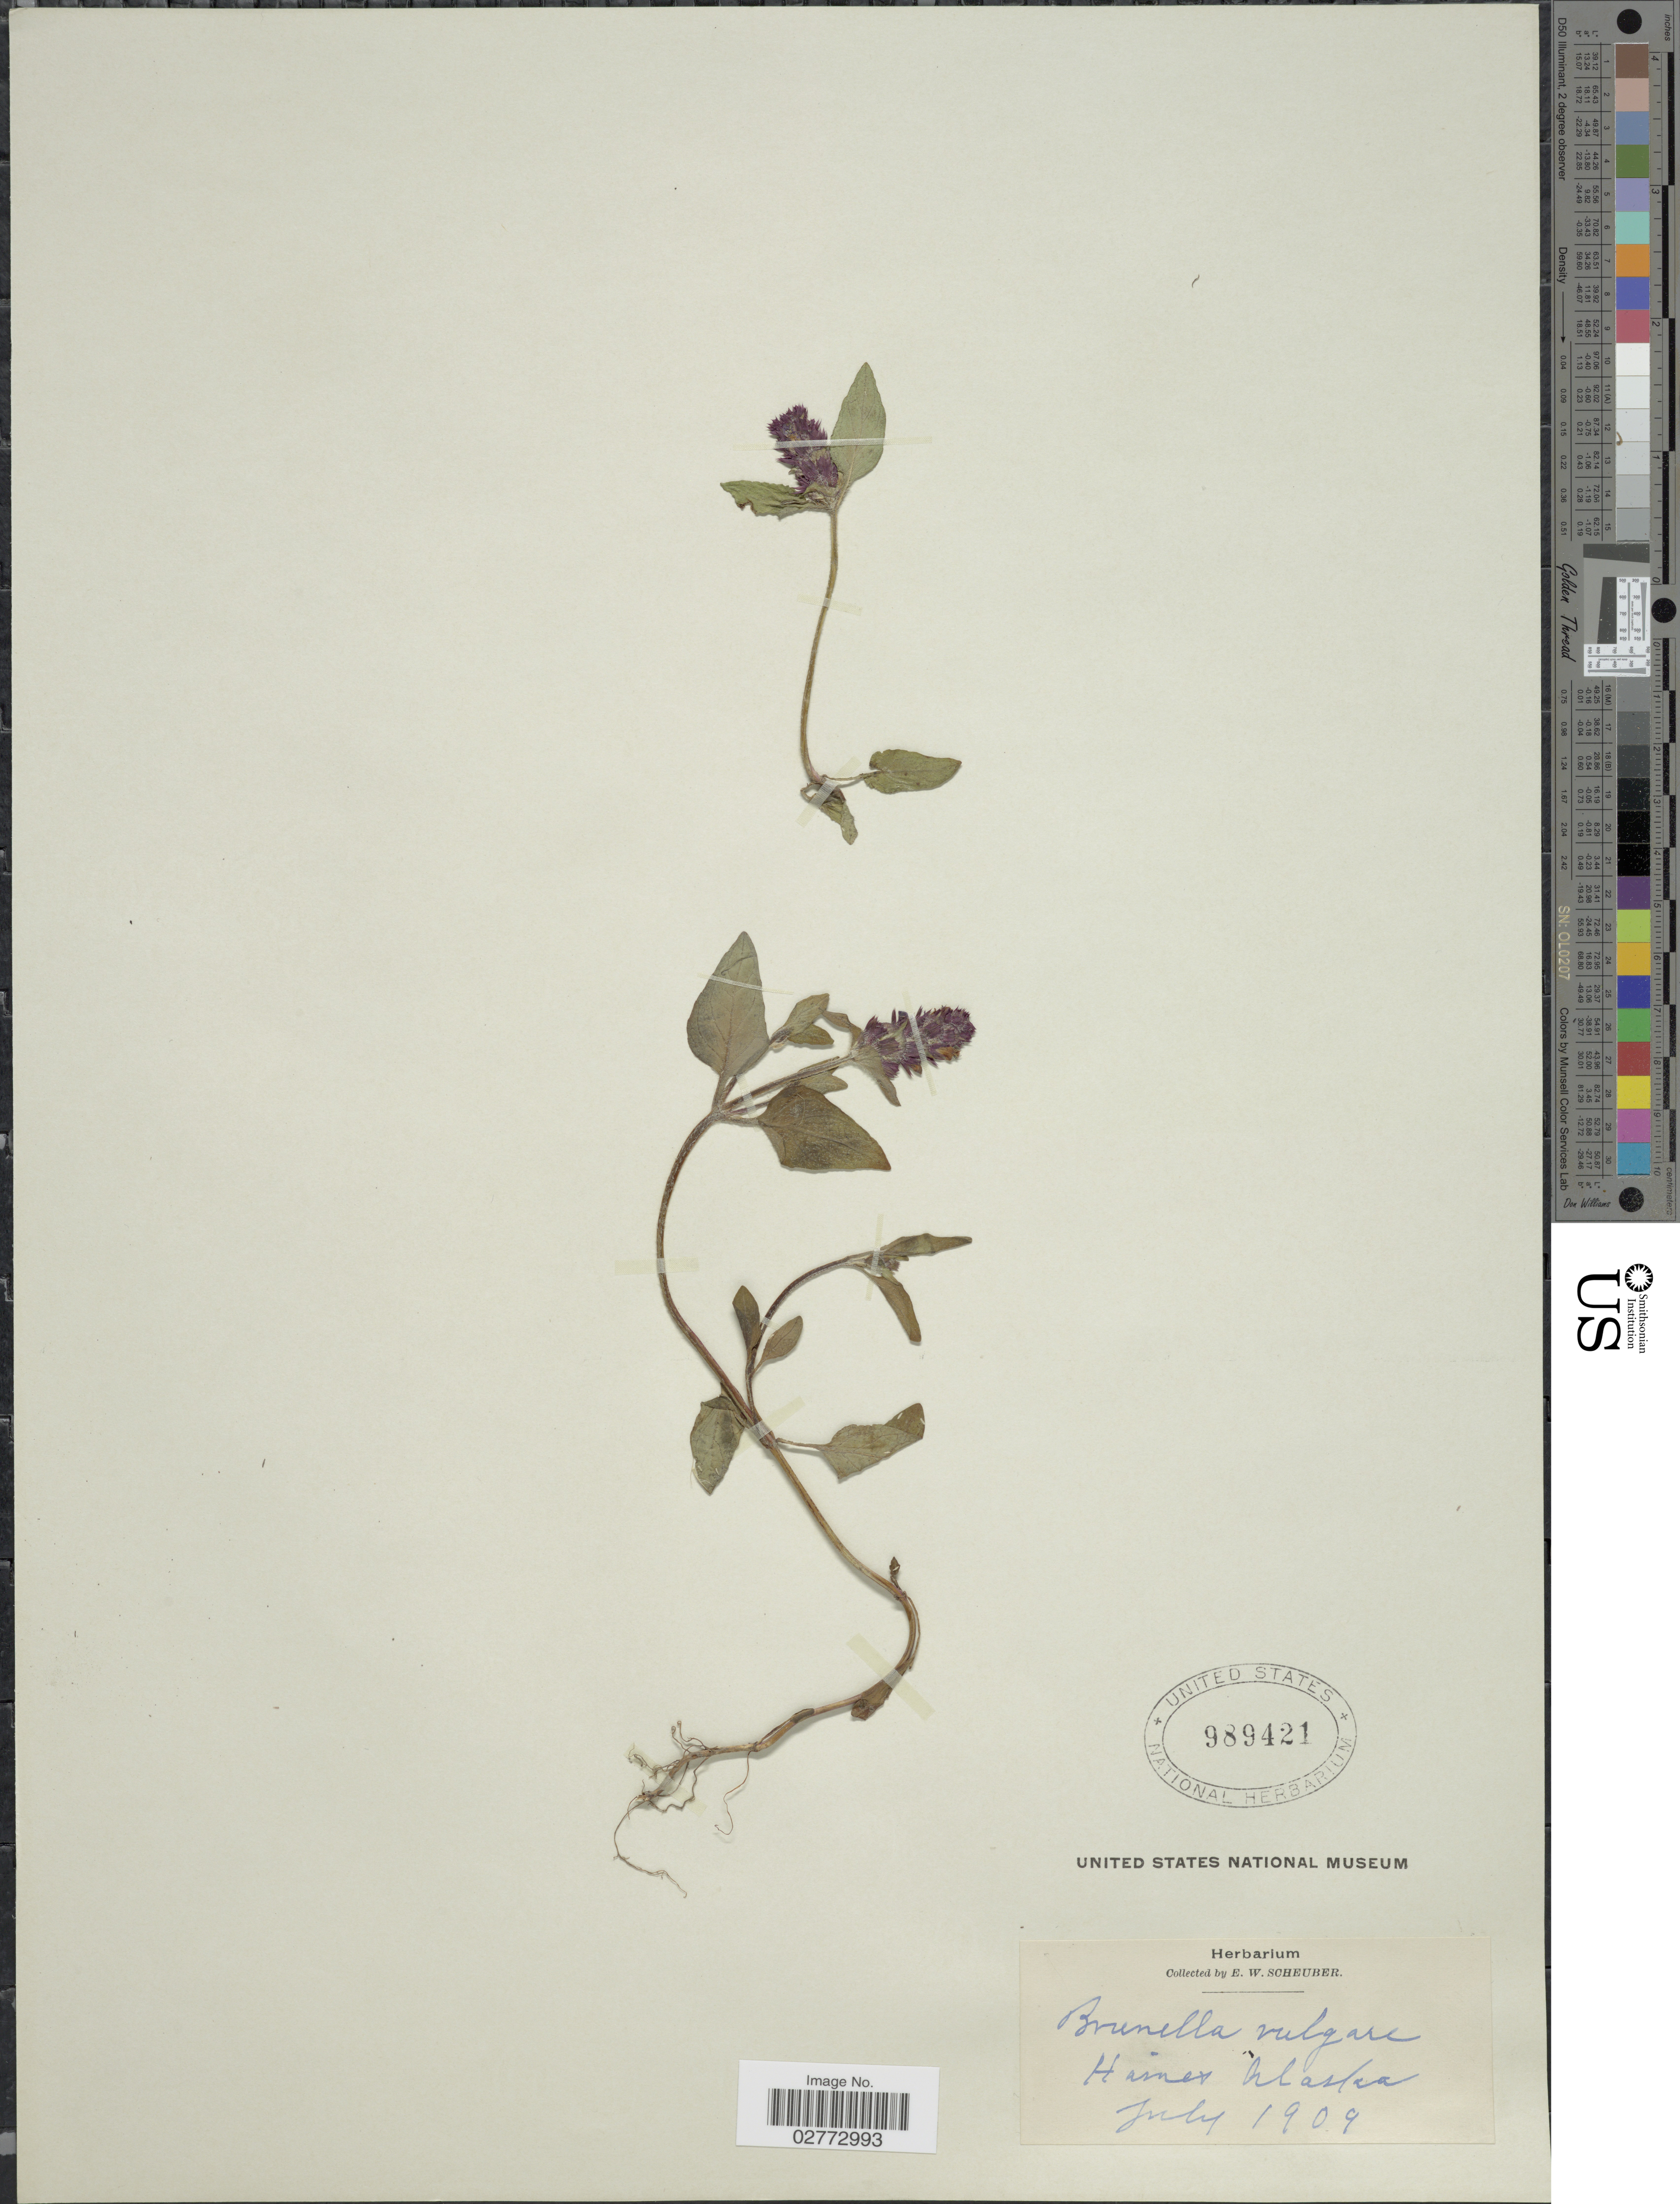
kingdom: Plantae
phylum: Tracheophyta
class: Magnoliopsida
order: Lamiales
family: Lamiaceae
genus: Prunella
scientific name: Prunella vulgaris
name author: L.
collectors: E. Scheuber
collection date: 1909-07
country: United States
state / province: Alaska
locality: Haines Alaska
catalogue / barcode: US 989421